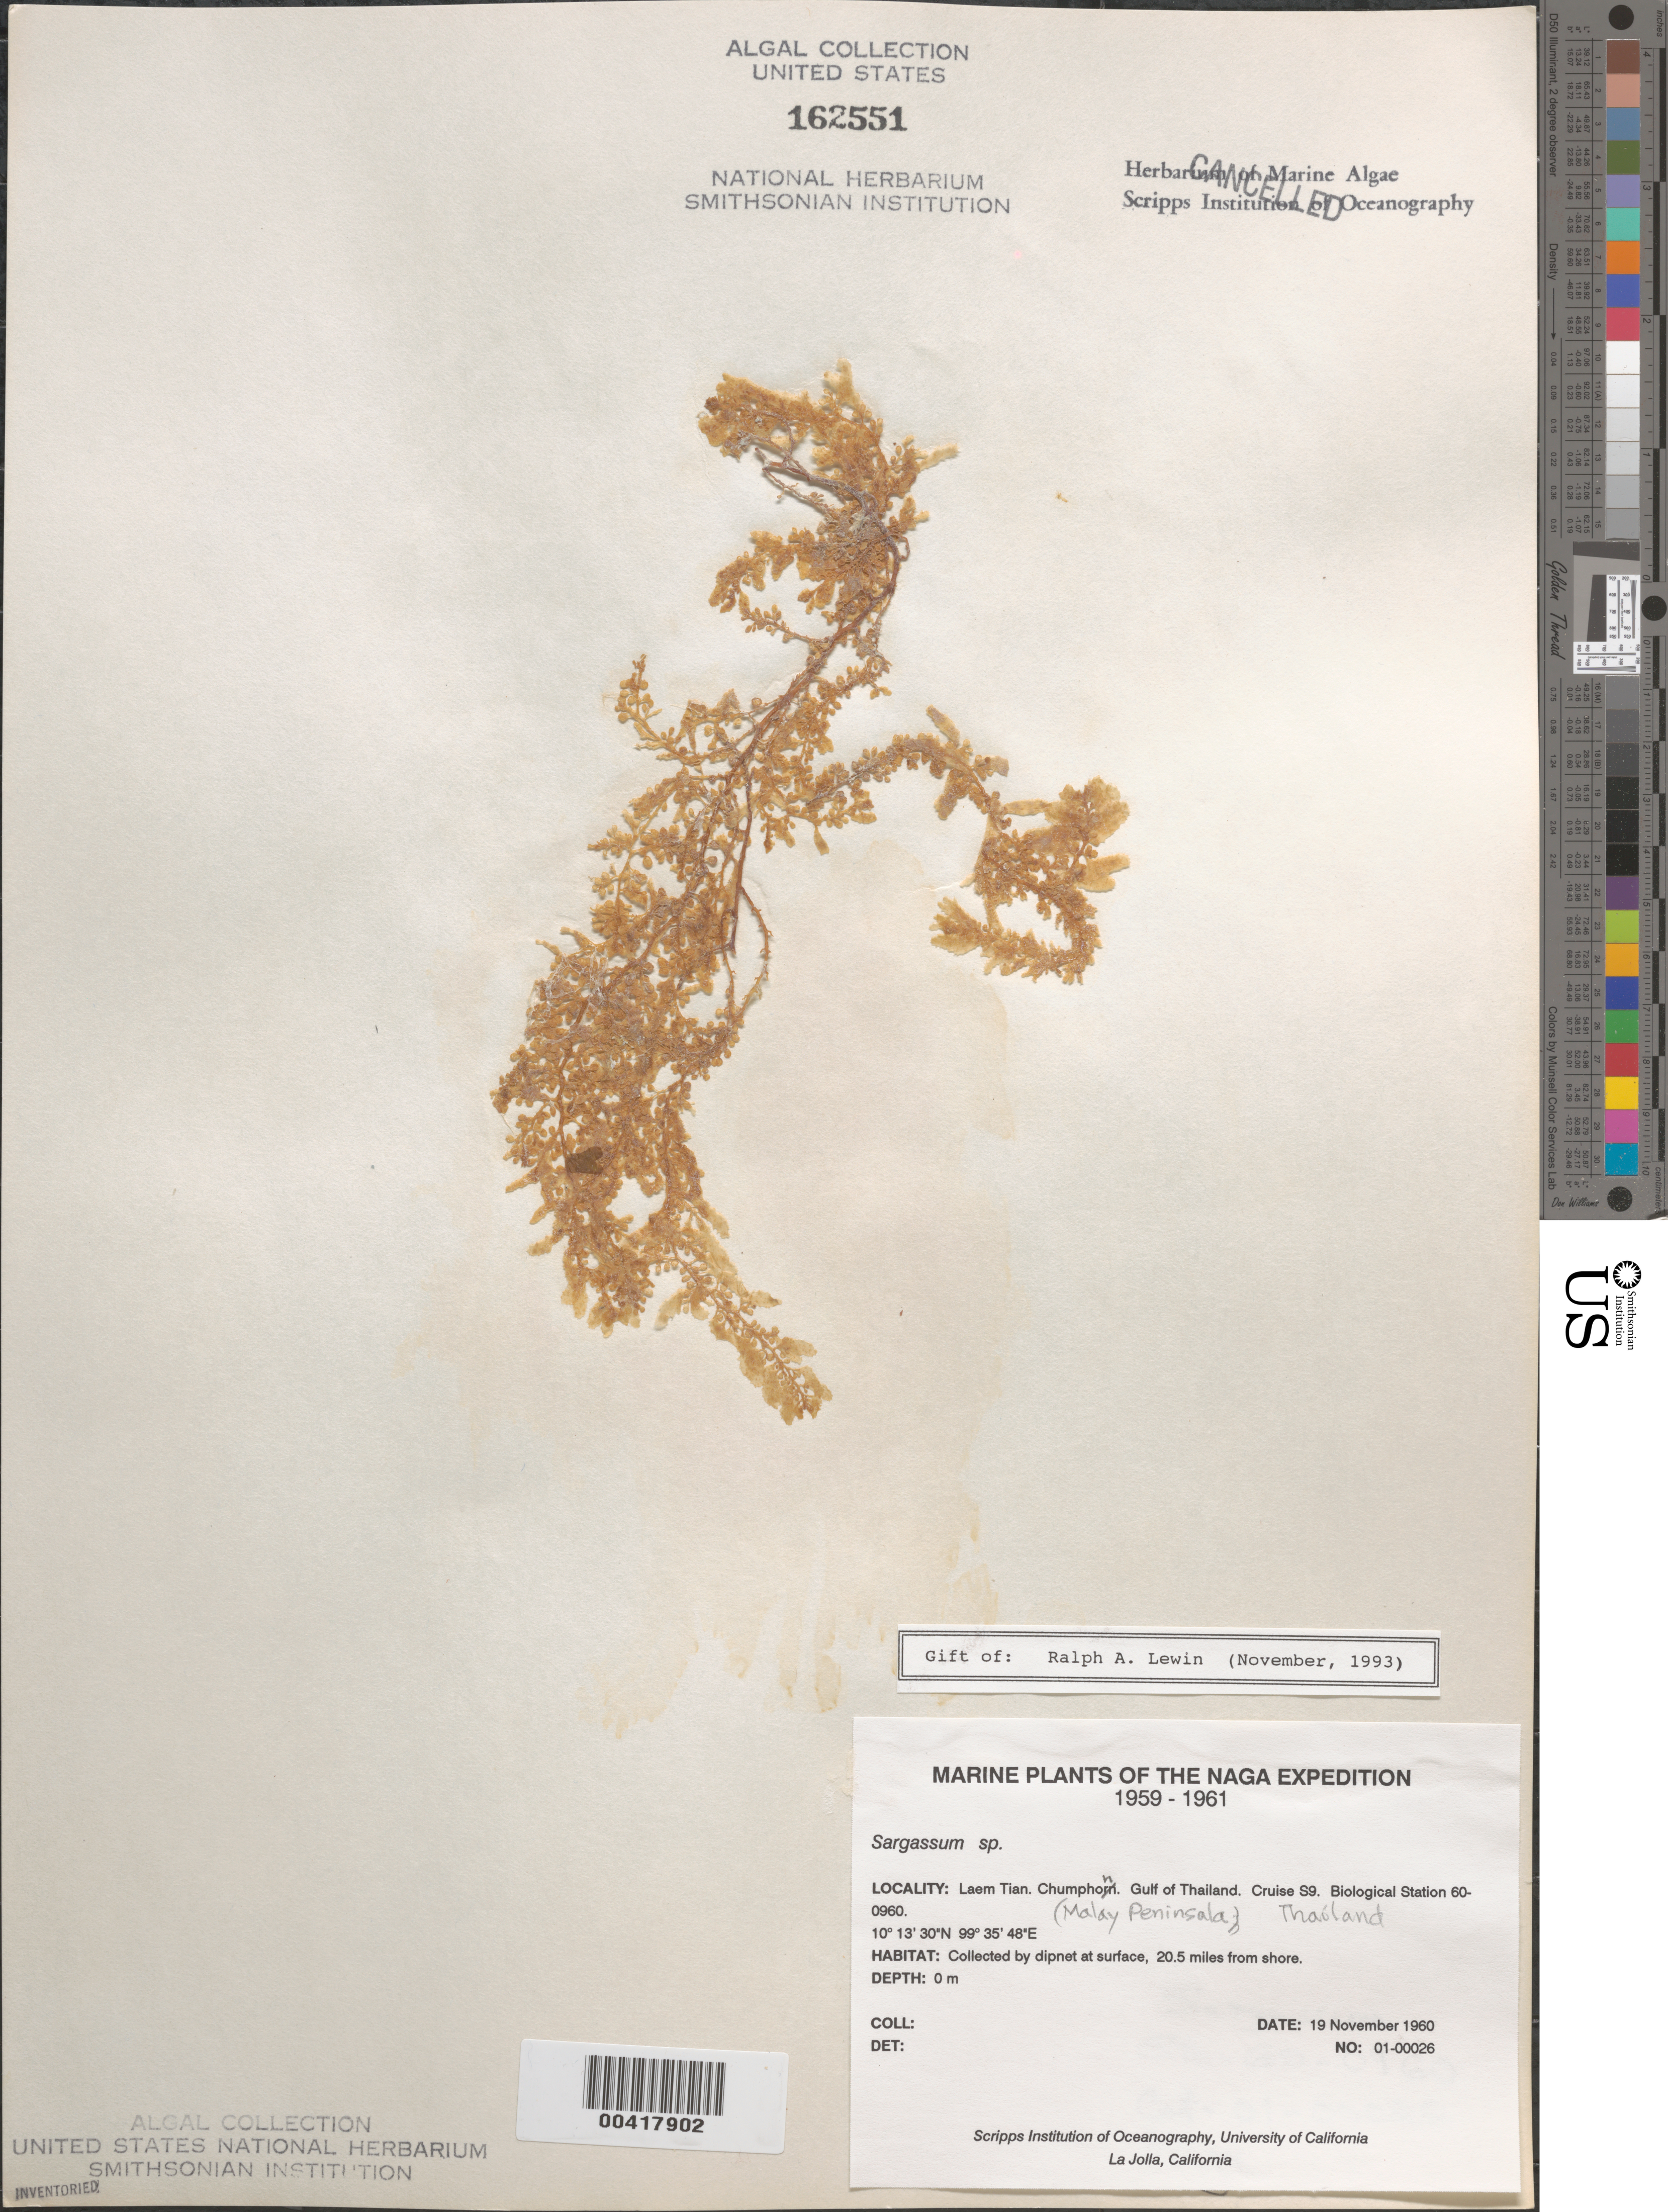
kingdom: Chromista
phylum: Ochrophyta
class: Phaeophyceae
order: Fucales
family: Sargassaceae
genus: Sargassum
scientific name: Sargassum sp.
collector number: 01-00026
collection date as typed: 19 Nov 1960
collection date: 1960-11-19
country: Thailand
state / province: Chumpon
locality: Laem Tian, Malay Peninsula, Gulf of Thailand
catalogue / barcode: US 162551